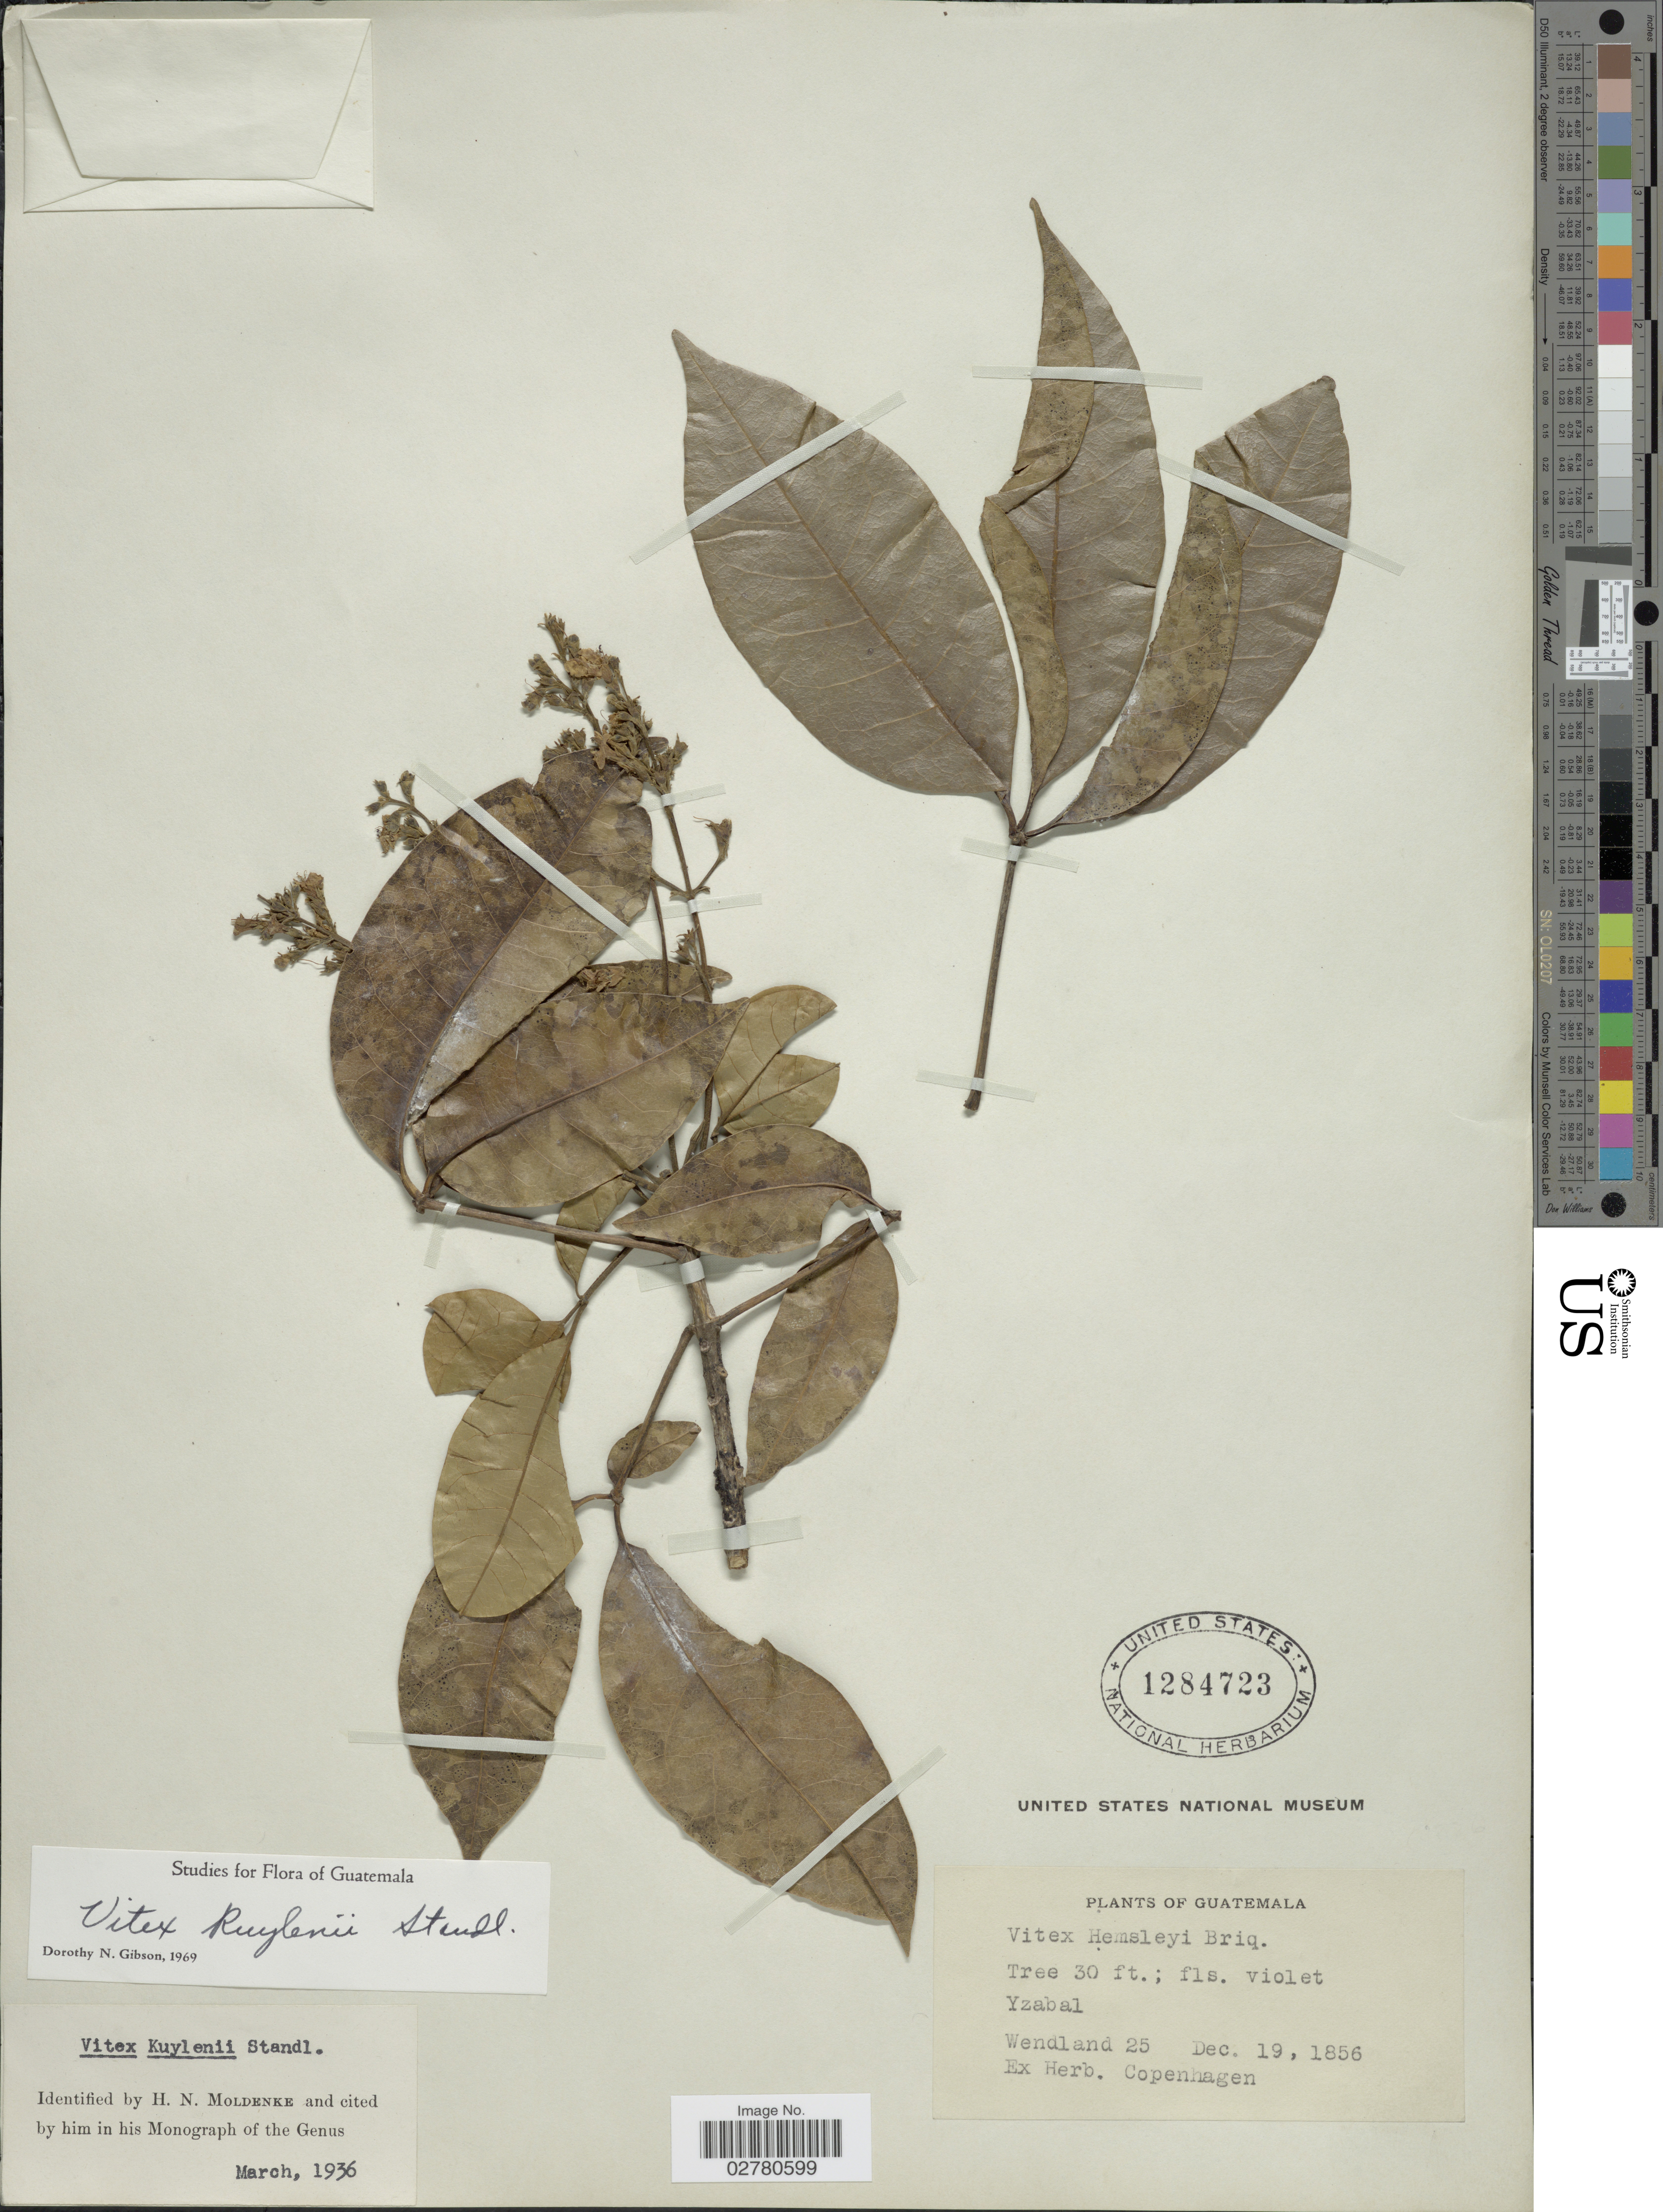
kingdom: Plantae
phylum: Tracheophyta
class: Magnoliopsida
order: Lamiales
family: Lamiaceae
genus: Vitex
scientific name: Vitex kuylenii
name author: Standl.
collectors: -- Wendland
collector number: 25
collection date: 1856-12-19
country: Guatemala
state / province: Izabal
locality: Yzabal.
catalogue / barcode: US 1284723